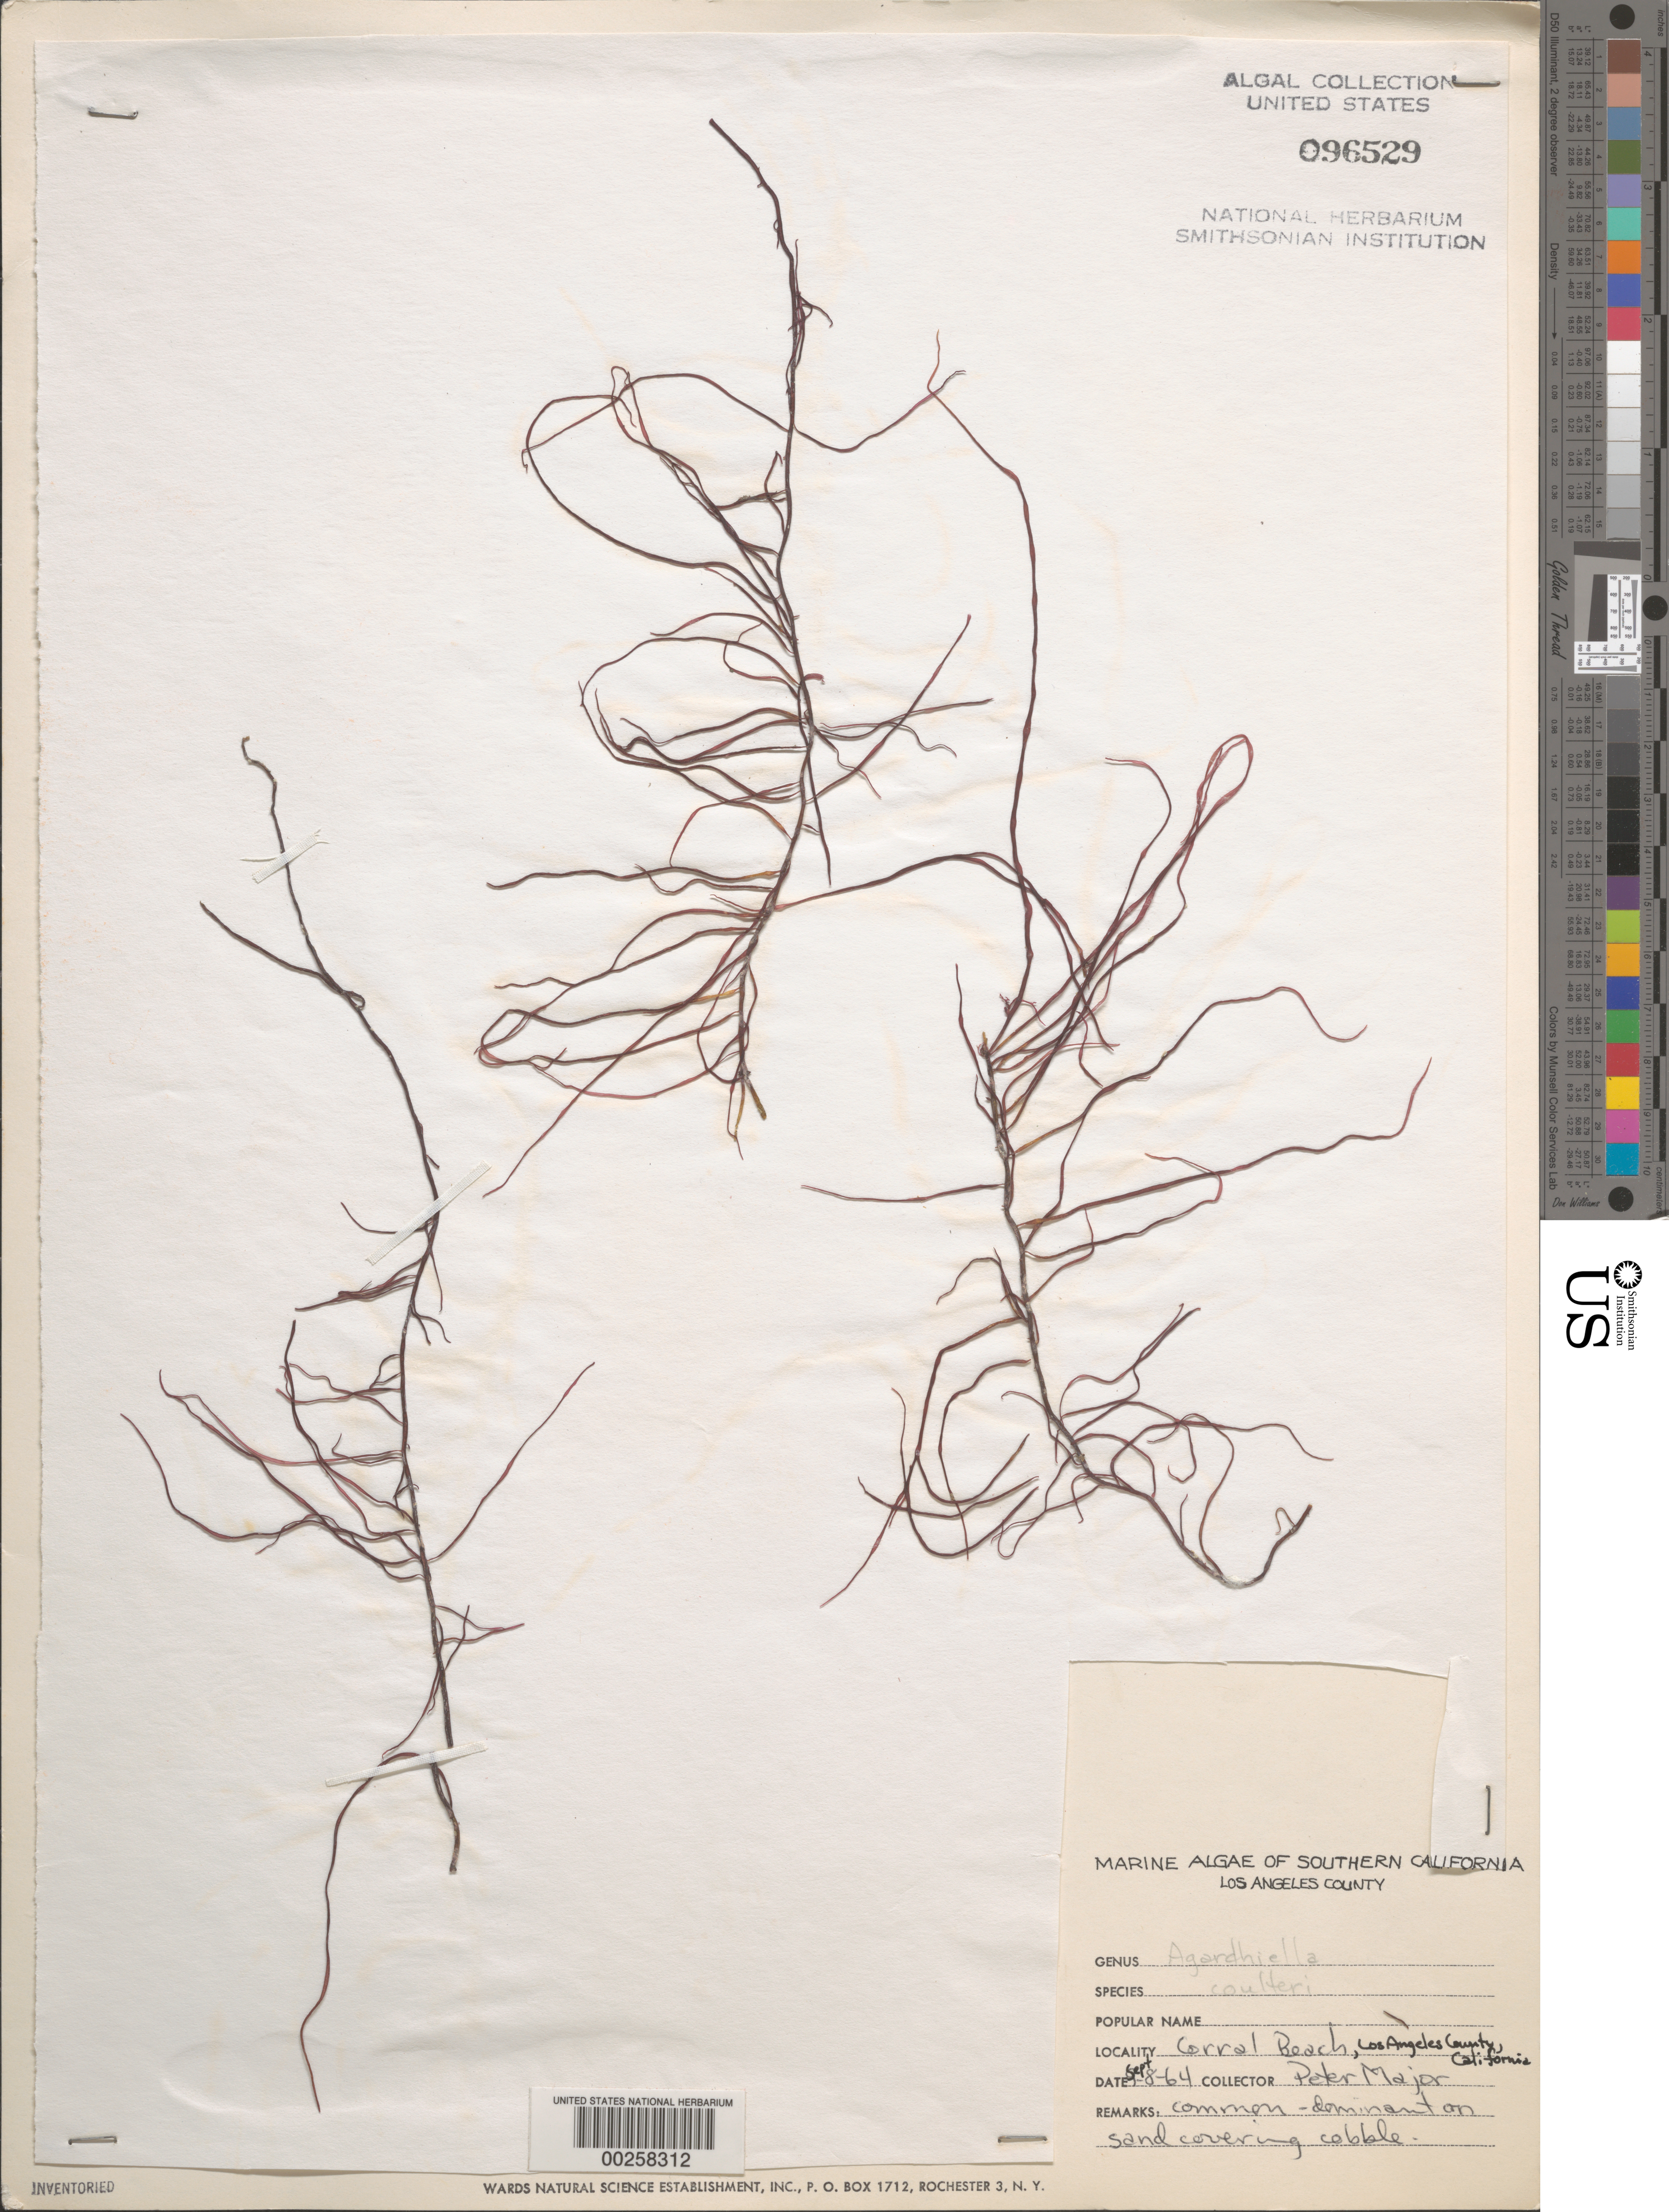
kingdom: Plantae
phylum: Rhodophyta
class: Florideophyceae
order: Gigartinales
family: Solieriaceae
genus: Agardhiella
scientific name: Agardhiella coulteri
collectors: P. Major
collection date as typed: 08 Sep 1964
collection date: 1964-09-08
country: United States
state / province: California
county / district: Los Angeles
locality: Corral Beach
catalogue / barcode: US 96529